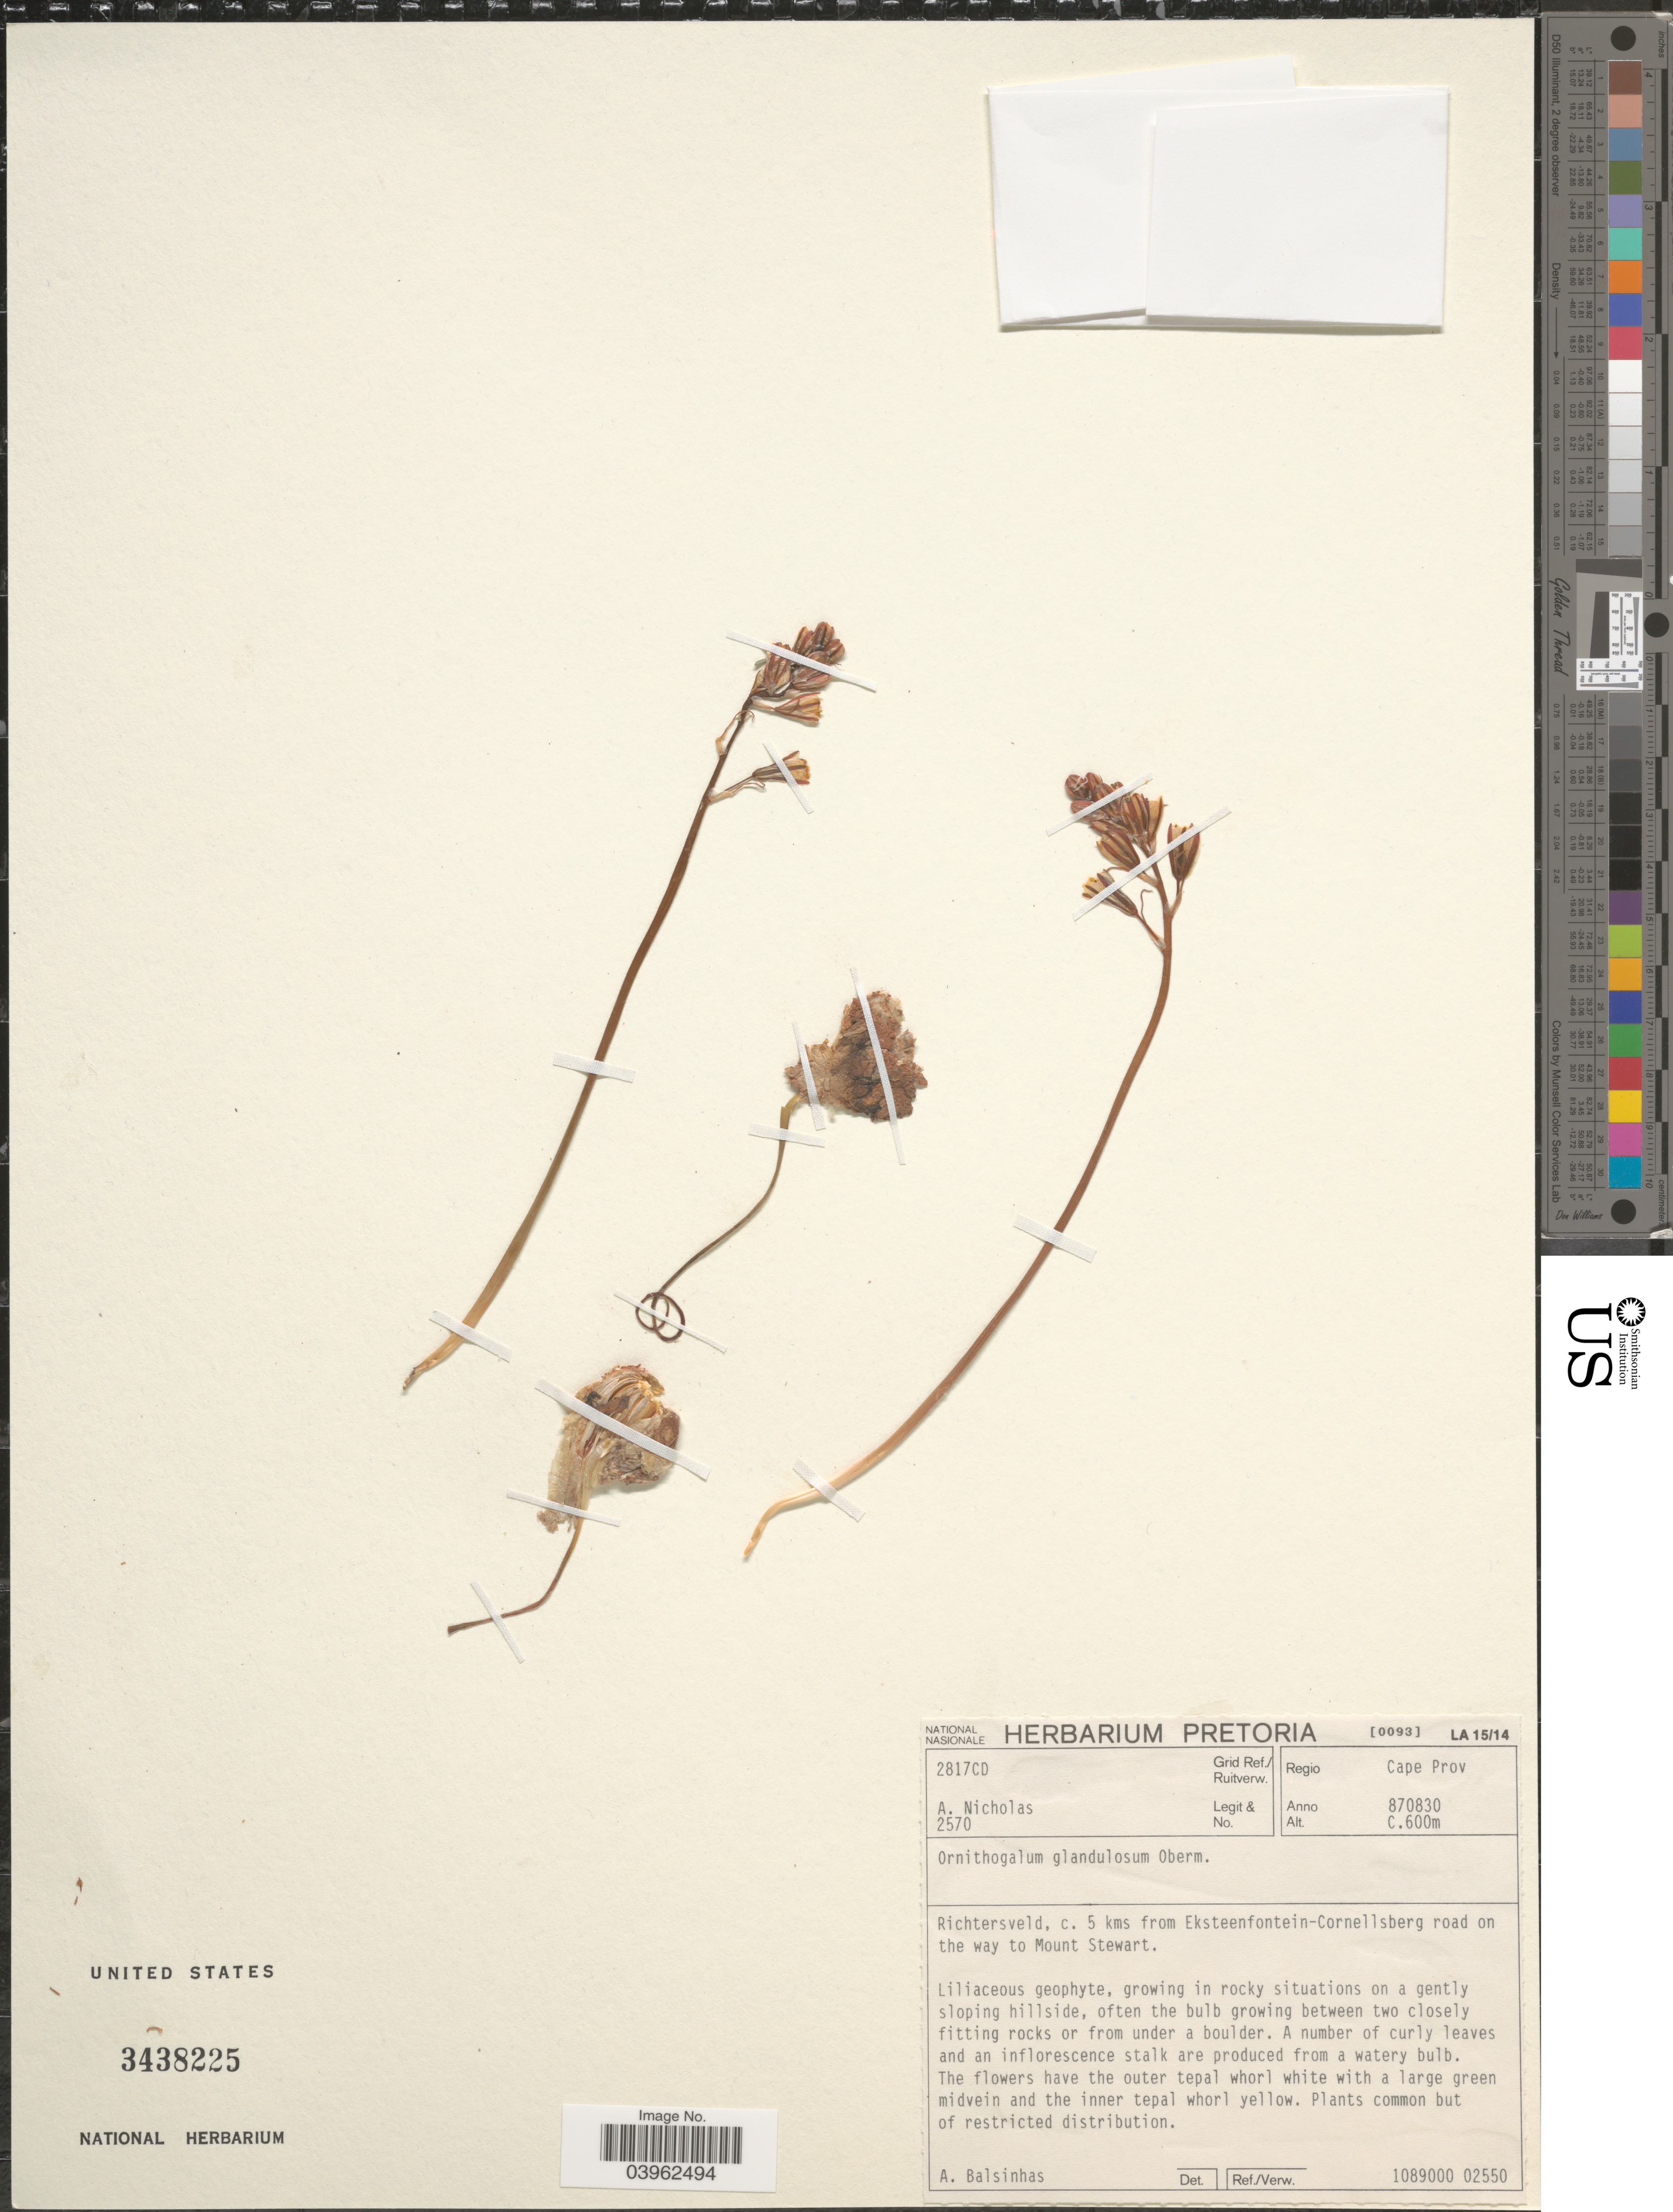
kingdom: Plantae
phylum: Tracheophyta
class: Liliopsida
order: Asparagales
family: Asparagaceae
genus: Ornithogalum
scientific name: Ornithogalum glandulosum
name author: Oberm.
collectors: A. Nicholas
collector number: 2570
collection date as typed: Transcribed d/m/y: 30/8/87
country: South Africa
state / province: Northern Cape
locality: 2817CB Grid Ref./Ruitverw. Regio Cape Prov. Richtersveld, c. 5 kms from Eksteenfontein-Cornellsberg road on the way to Mount Stewart.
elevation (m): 600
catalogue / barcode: US 3438225